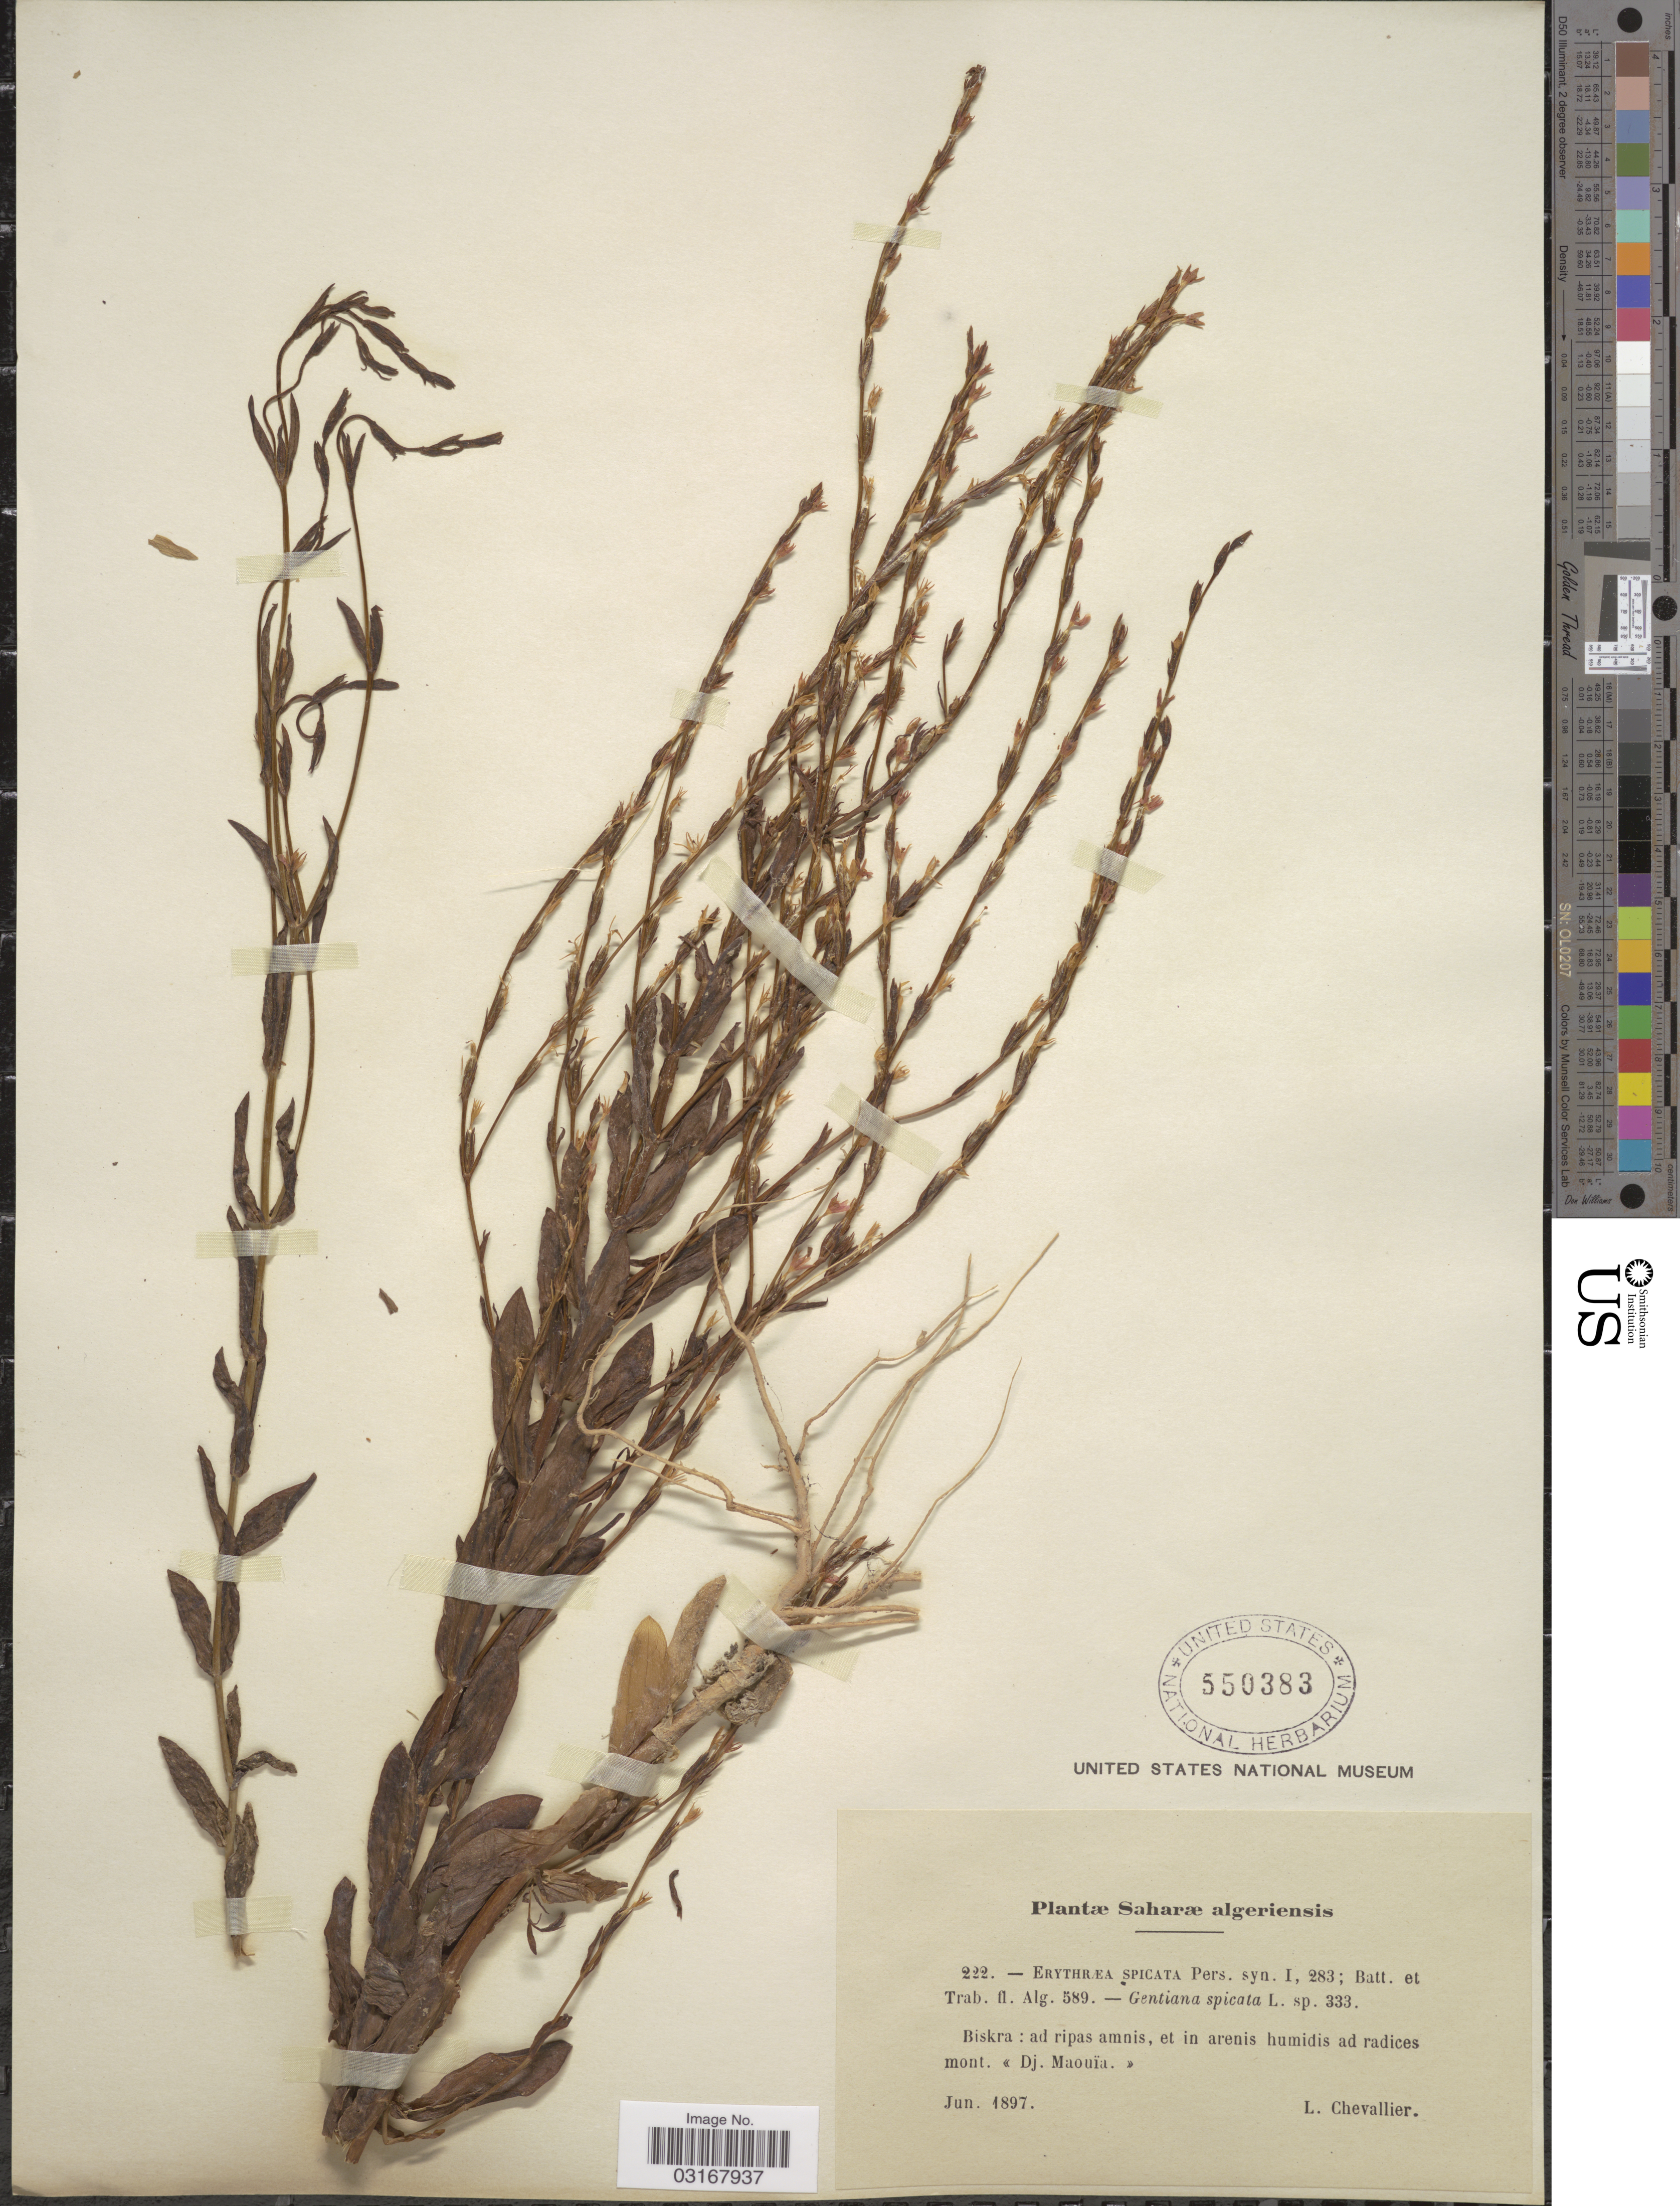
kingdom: Plantae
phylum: Tracheophyta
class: Magnoliopsida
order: Gentianales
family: Gentianaceae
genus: Centaurium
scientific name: Centaurium spicatum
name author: (L.) Fritsch ex Janch.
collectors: L. Chevallier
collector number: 222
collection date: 1897-06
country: Algeria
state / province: Biskra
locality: Saharæ. Biskra: Ad ripas amnis, et in arenis humidis ad radices mont. Dj. Maouïa.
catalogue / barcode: US 550383